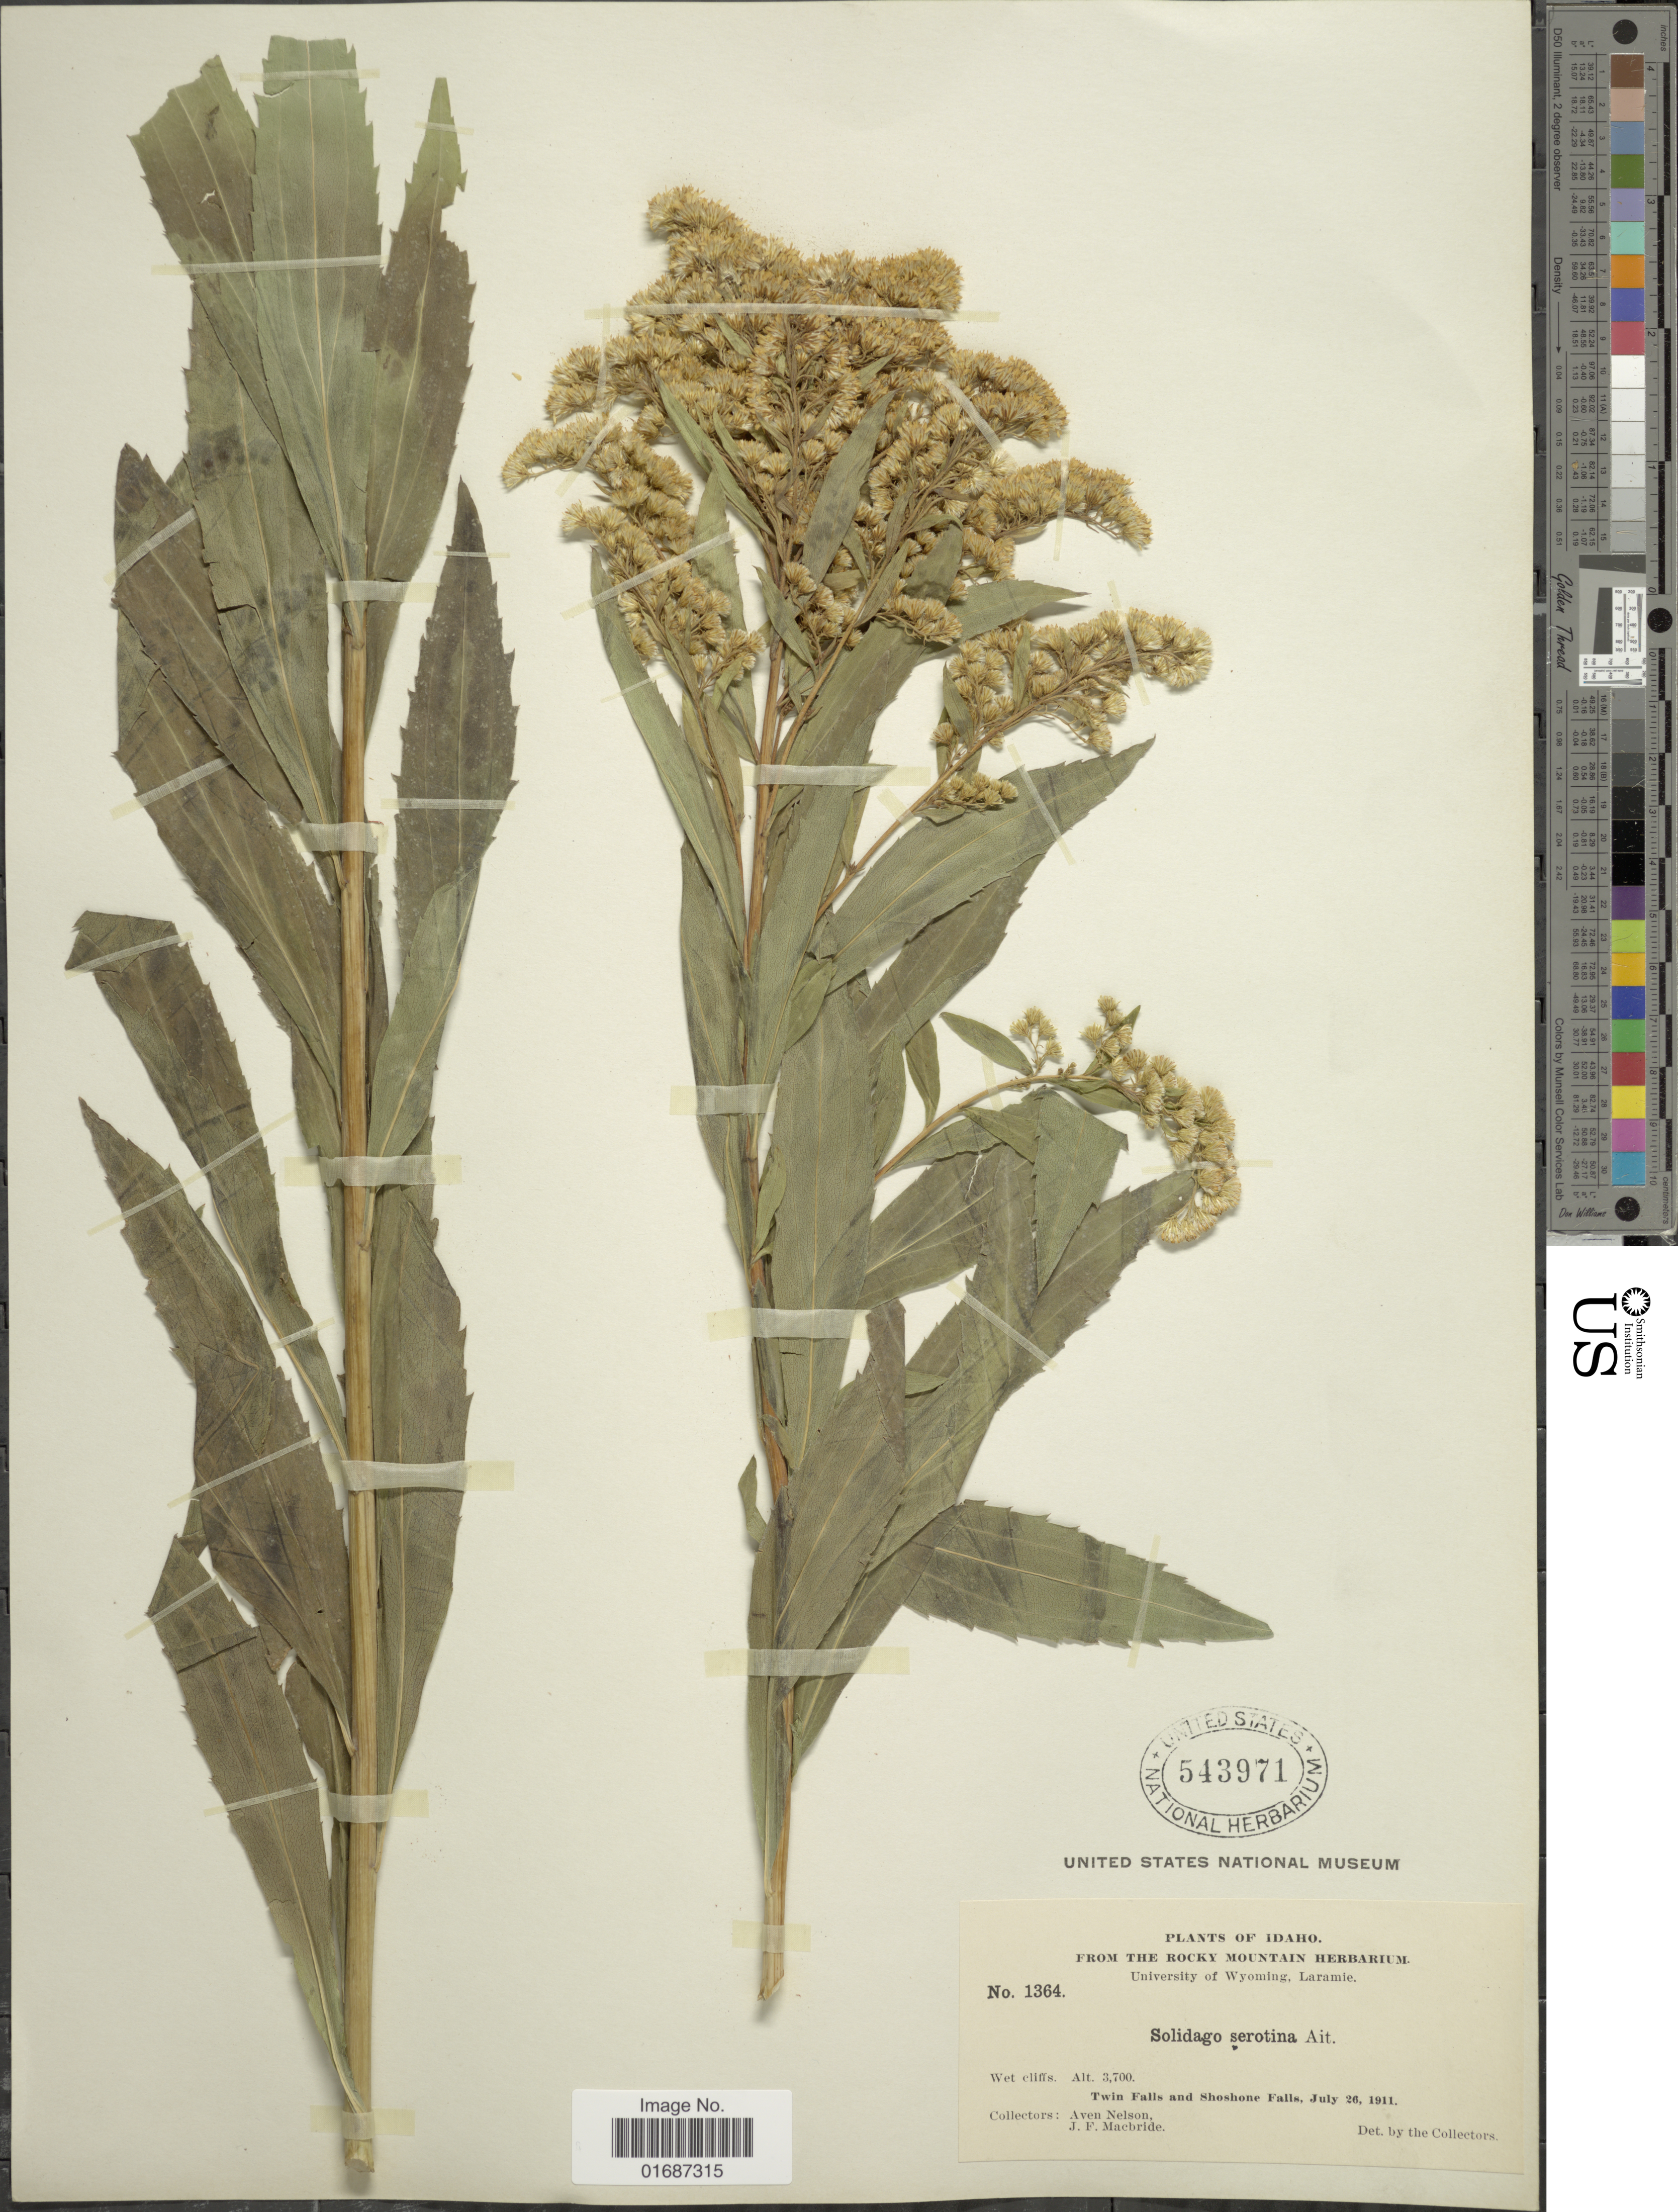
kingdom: Plantae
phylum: Tracheophyta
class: Magnoliopsida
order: Asterales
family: Asteraceae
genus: Solidago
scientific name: Solidago gigantea var. leiophylla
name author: Fernald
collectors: A. Nelson & J. F. Macbride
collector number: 1364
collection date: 1911-07-26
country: United States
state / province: Idaho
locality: Twin Falls and Shoshone Falls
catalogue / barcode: US 543971